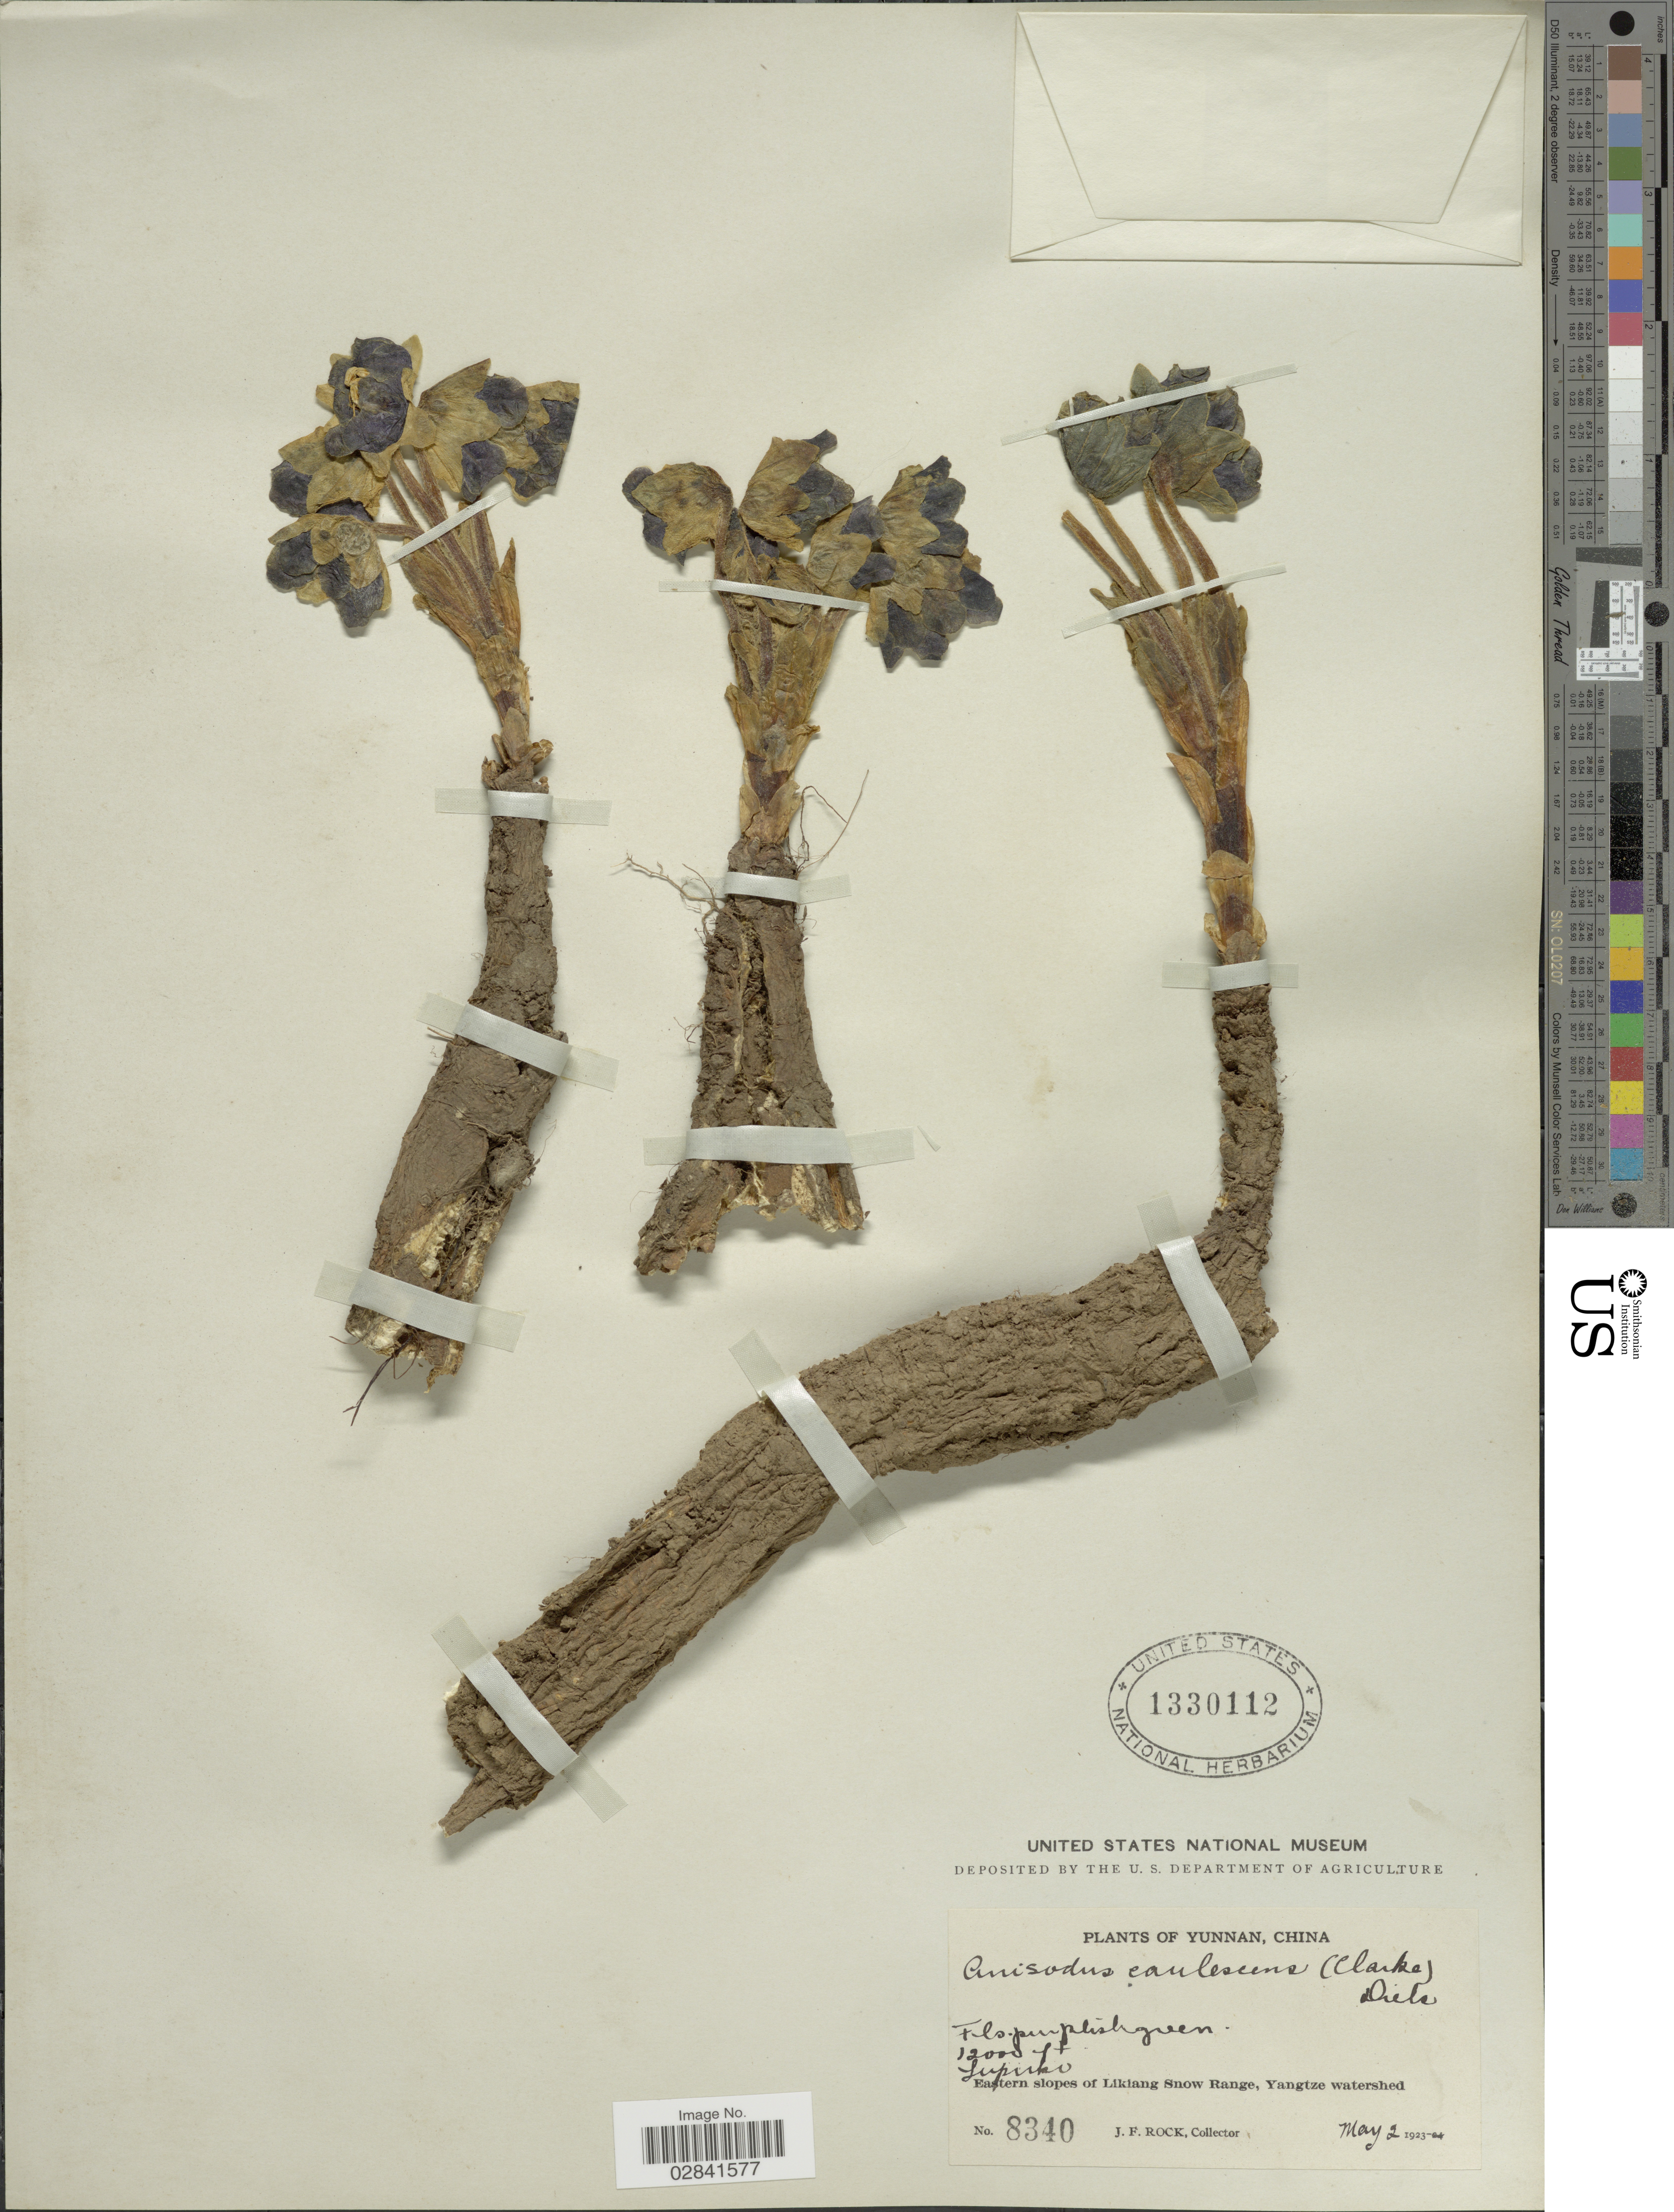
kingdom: Plantae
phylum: Tracheophyta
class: Magnoliopsida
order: Solanales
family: Solanaceae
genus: Mandragora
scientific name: Mandragora caulescens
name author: C.B. Clarke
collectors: J. Rock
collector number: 8340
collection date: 1923-05-02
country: China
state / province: Yunnan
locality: Lupuko. Eastern slopes of Likiang Snow Range, Yangtze watershed.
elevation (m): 3658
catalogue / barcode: US 1330112